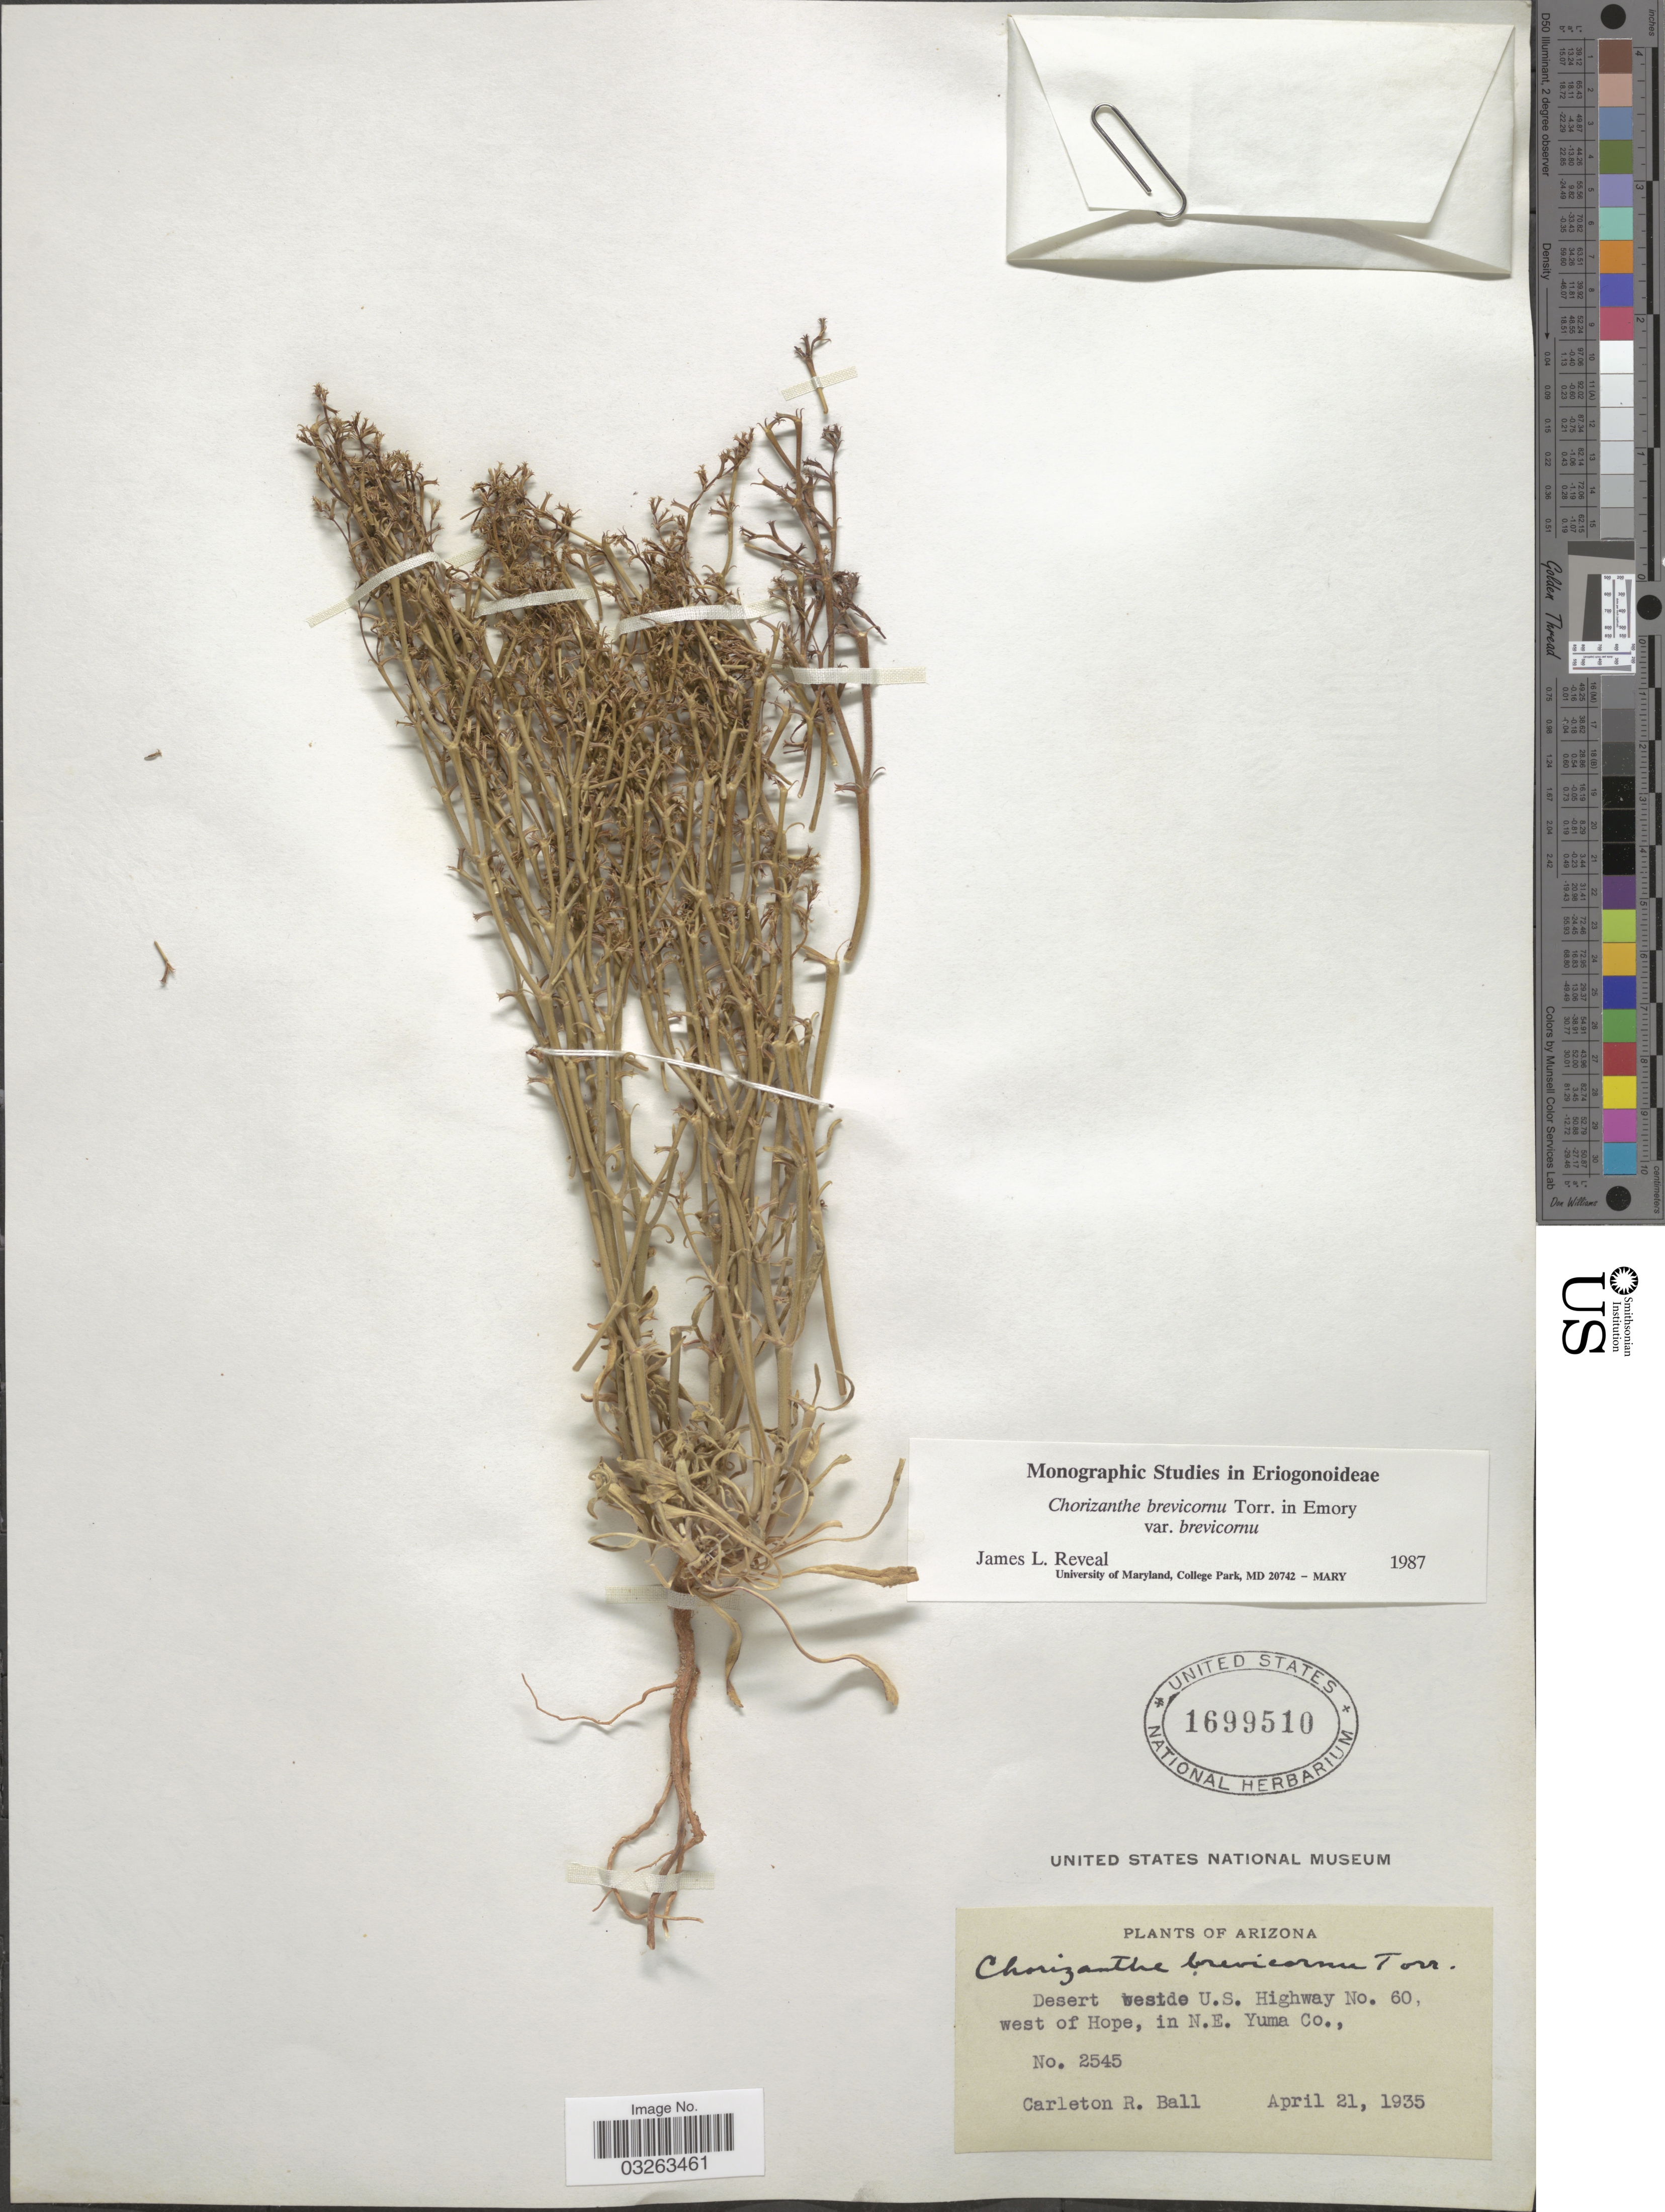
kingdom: Plantae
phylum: Tracheophyta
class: Magnoliopsida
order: Caryophyllales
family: Polygonaceae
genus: Chorizanthe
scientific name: Chorizanthe brevicornu var. brevicornu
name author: Torr.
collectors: R. H. Ball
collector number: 2545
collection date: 1935-04-21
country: United States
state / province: Arizona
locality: Desert westde U.S. Highway No. 60, west of Hope, In N.E. Yuma Co.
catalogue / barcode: US 1699510